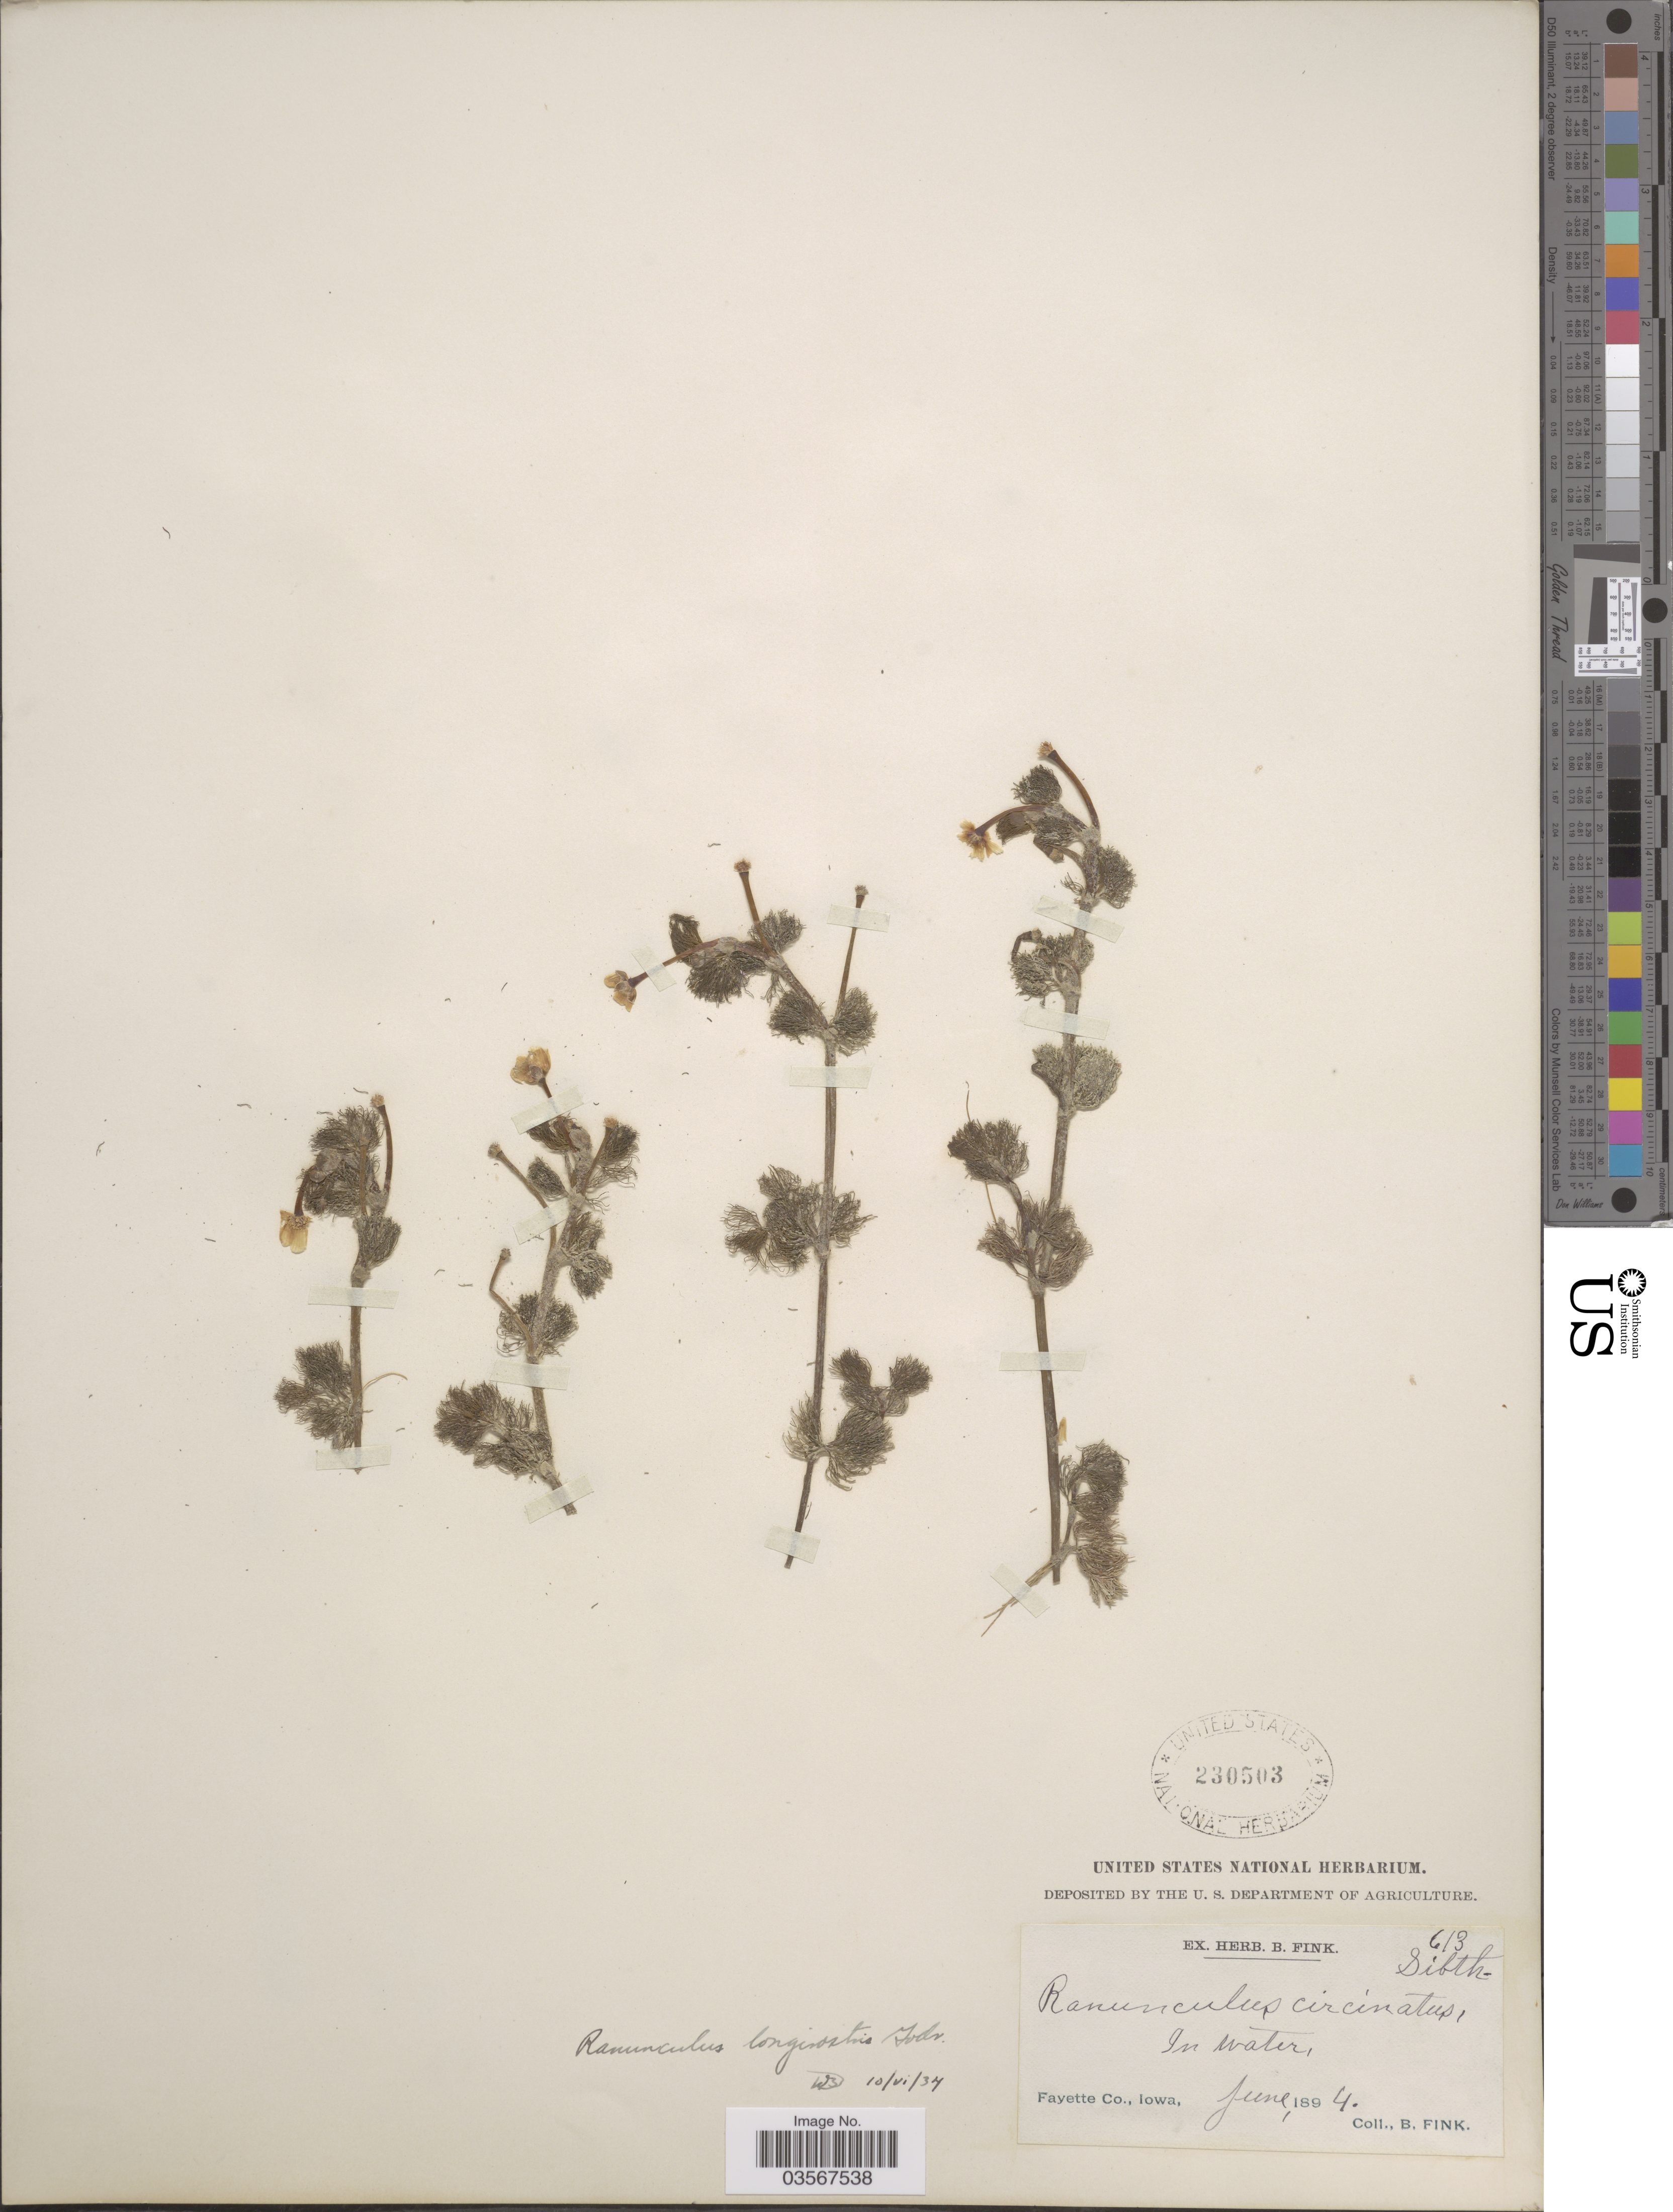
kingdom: Plantae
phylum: Tracheophyta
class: Magnoliopsida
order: Ranunculales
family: Ranunculaceae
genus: Ranunculus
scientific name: Ranunculus longirostris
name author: Godr.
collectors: B. Fink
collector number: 613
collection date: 1894-06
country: United States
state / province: Iowa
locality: In water, Fayette Co.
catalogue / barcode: US 230503